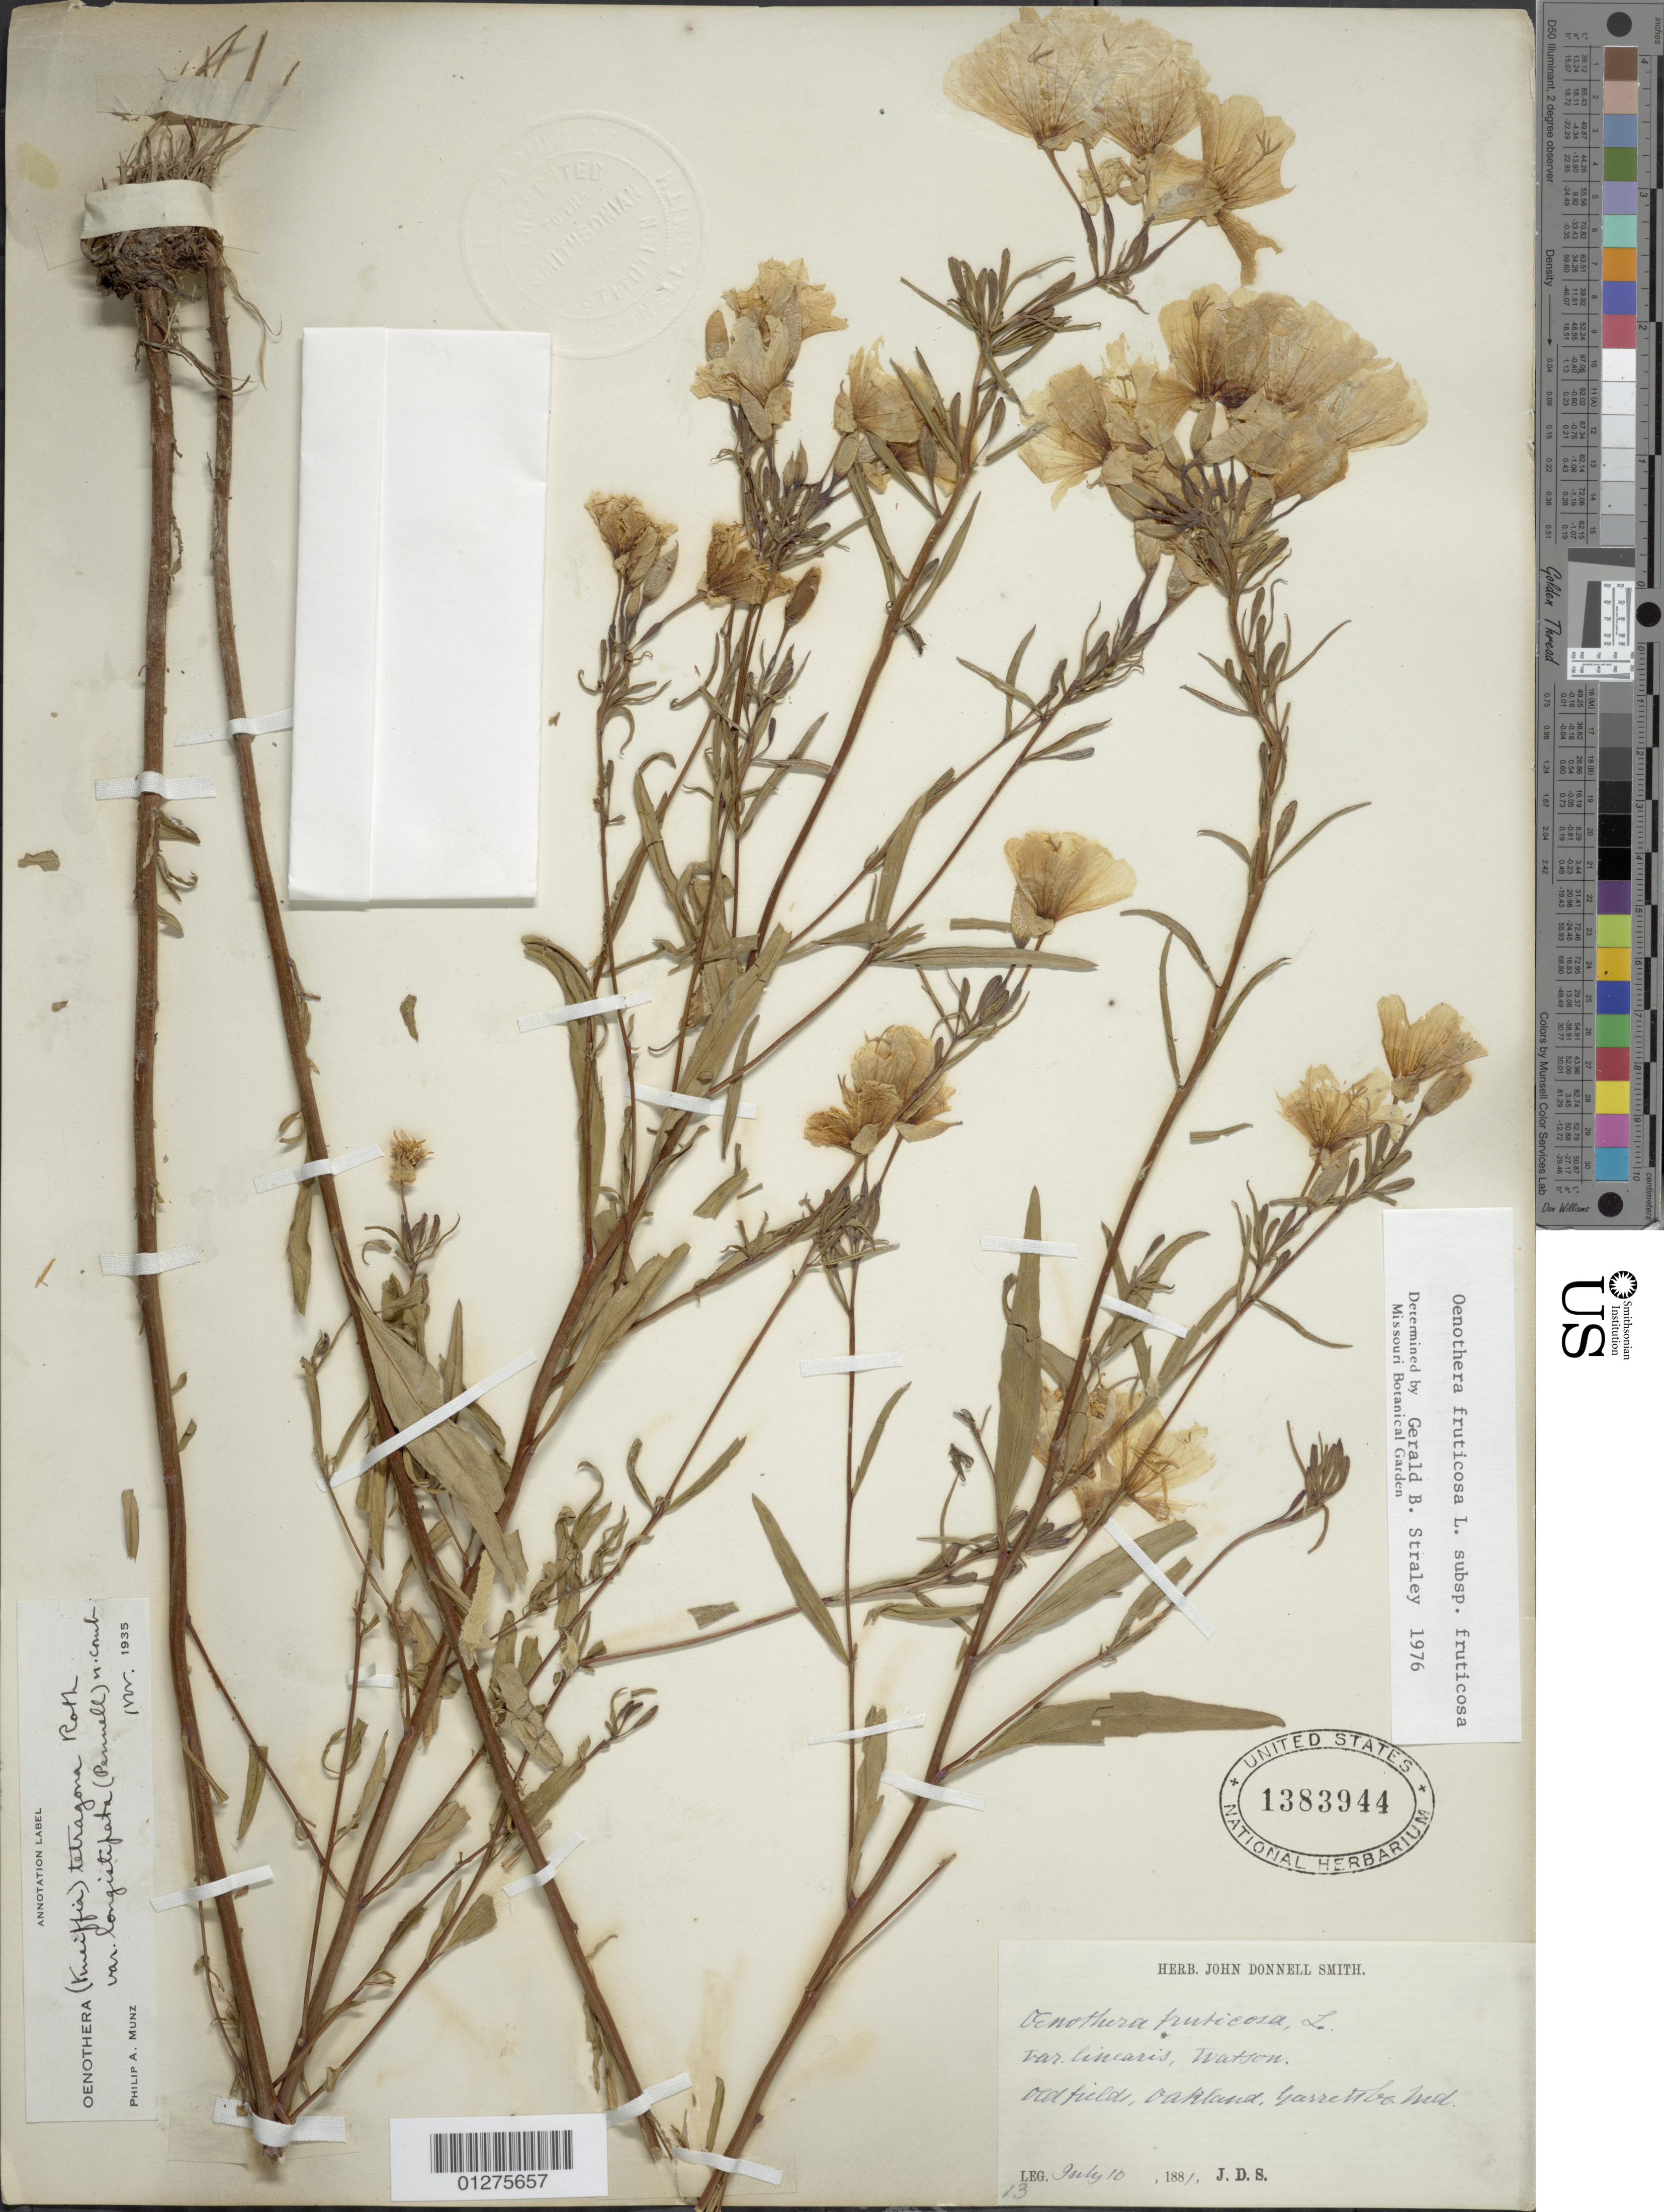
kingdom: Plantae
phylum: Tracheophyta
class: Magnoliopsida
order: Myrtales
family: Onagraceae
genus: Oenothera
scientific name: Oenothera fruticosa subsp. fruticosa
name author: L.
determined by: Straley, G. B.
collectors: J. Donnell Smith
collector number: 13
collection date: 1881-07-10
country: United States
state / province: Maryland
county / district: Garrett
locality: Oakland.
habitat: Old fields.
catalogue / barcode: US 1383944